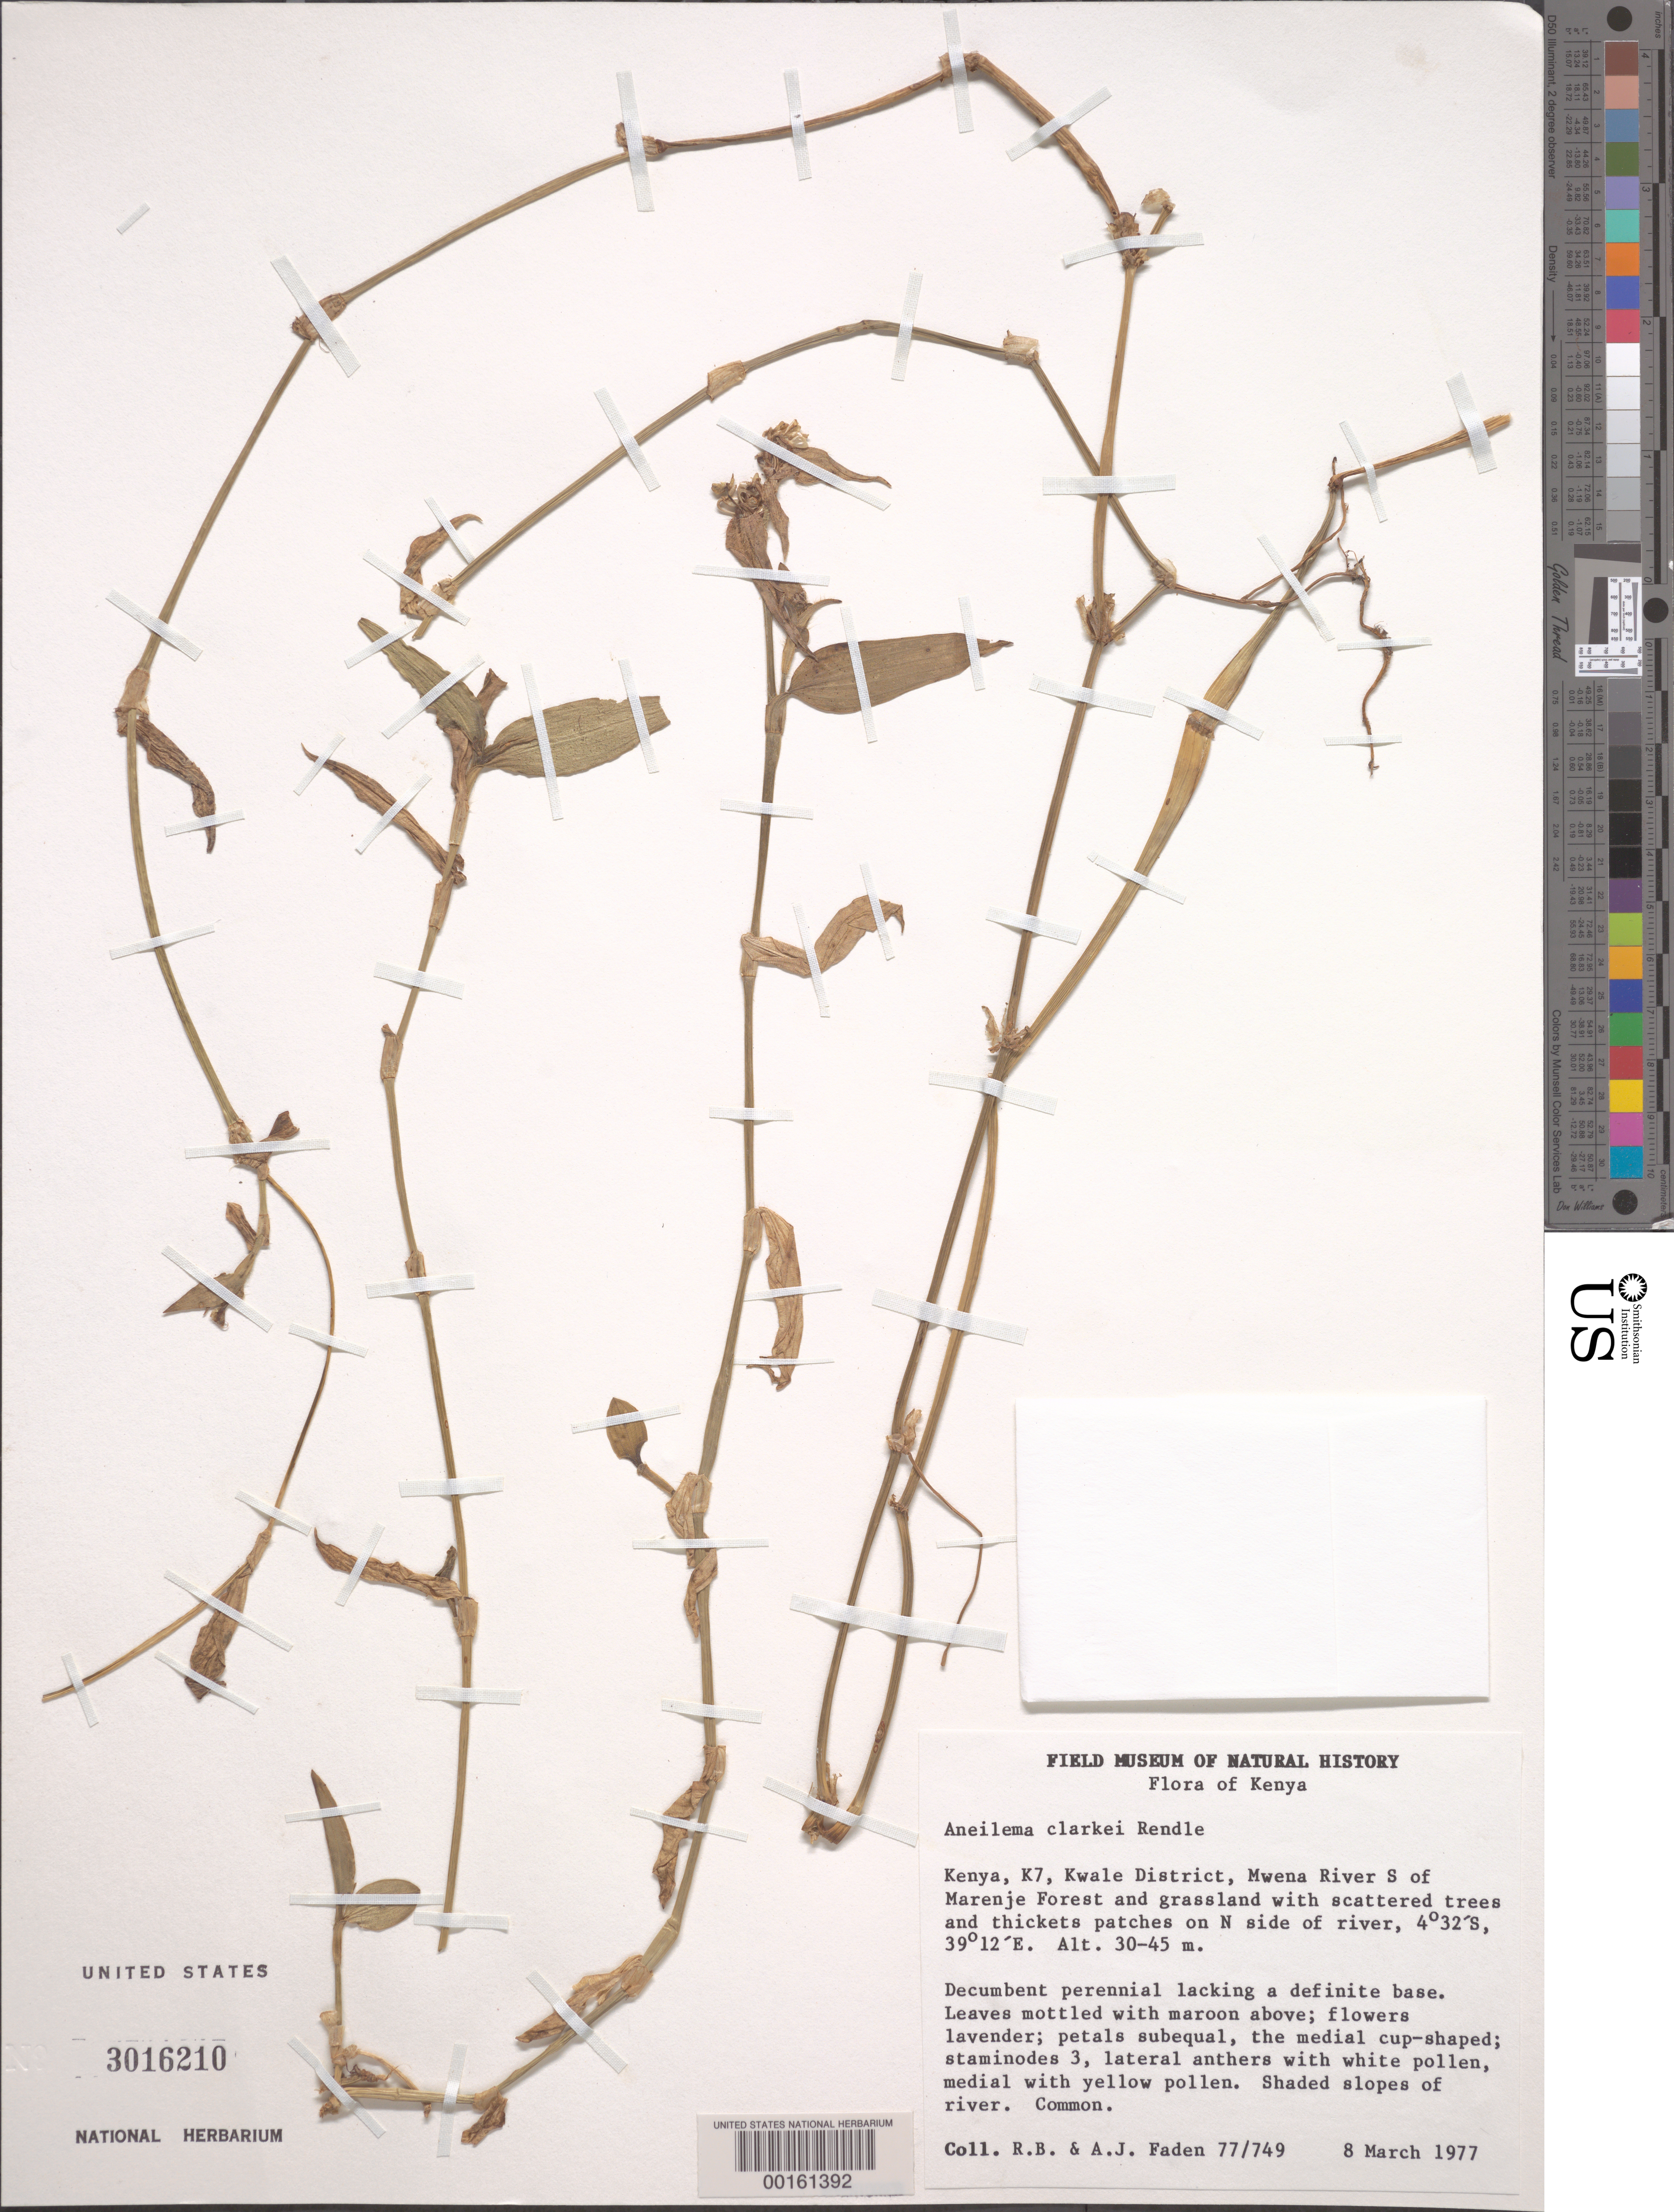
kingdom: Plantae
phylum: Tracheophyta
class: Liliopsida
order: Commelinales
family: Commelinaceae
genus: Aneilema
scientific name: Aneilema clarkei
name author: Rendle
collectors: R. B. Faden & A. J. Faden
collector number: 77/749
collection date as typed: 08 Mar 1977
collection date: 1977-03-08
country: Kenya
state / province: Kwale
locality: Mwena river, s of marenje forest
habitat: Riverbank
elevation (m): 30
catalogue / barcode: US 3016210